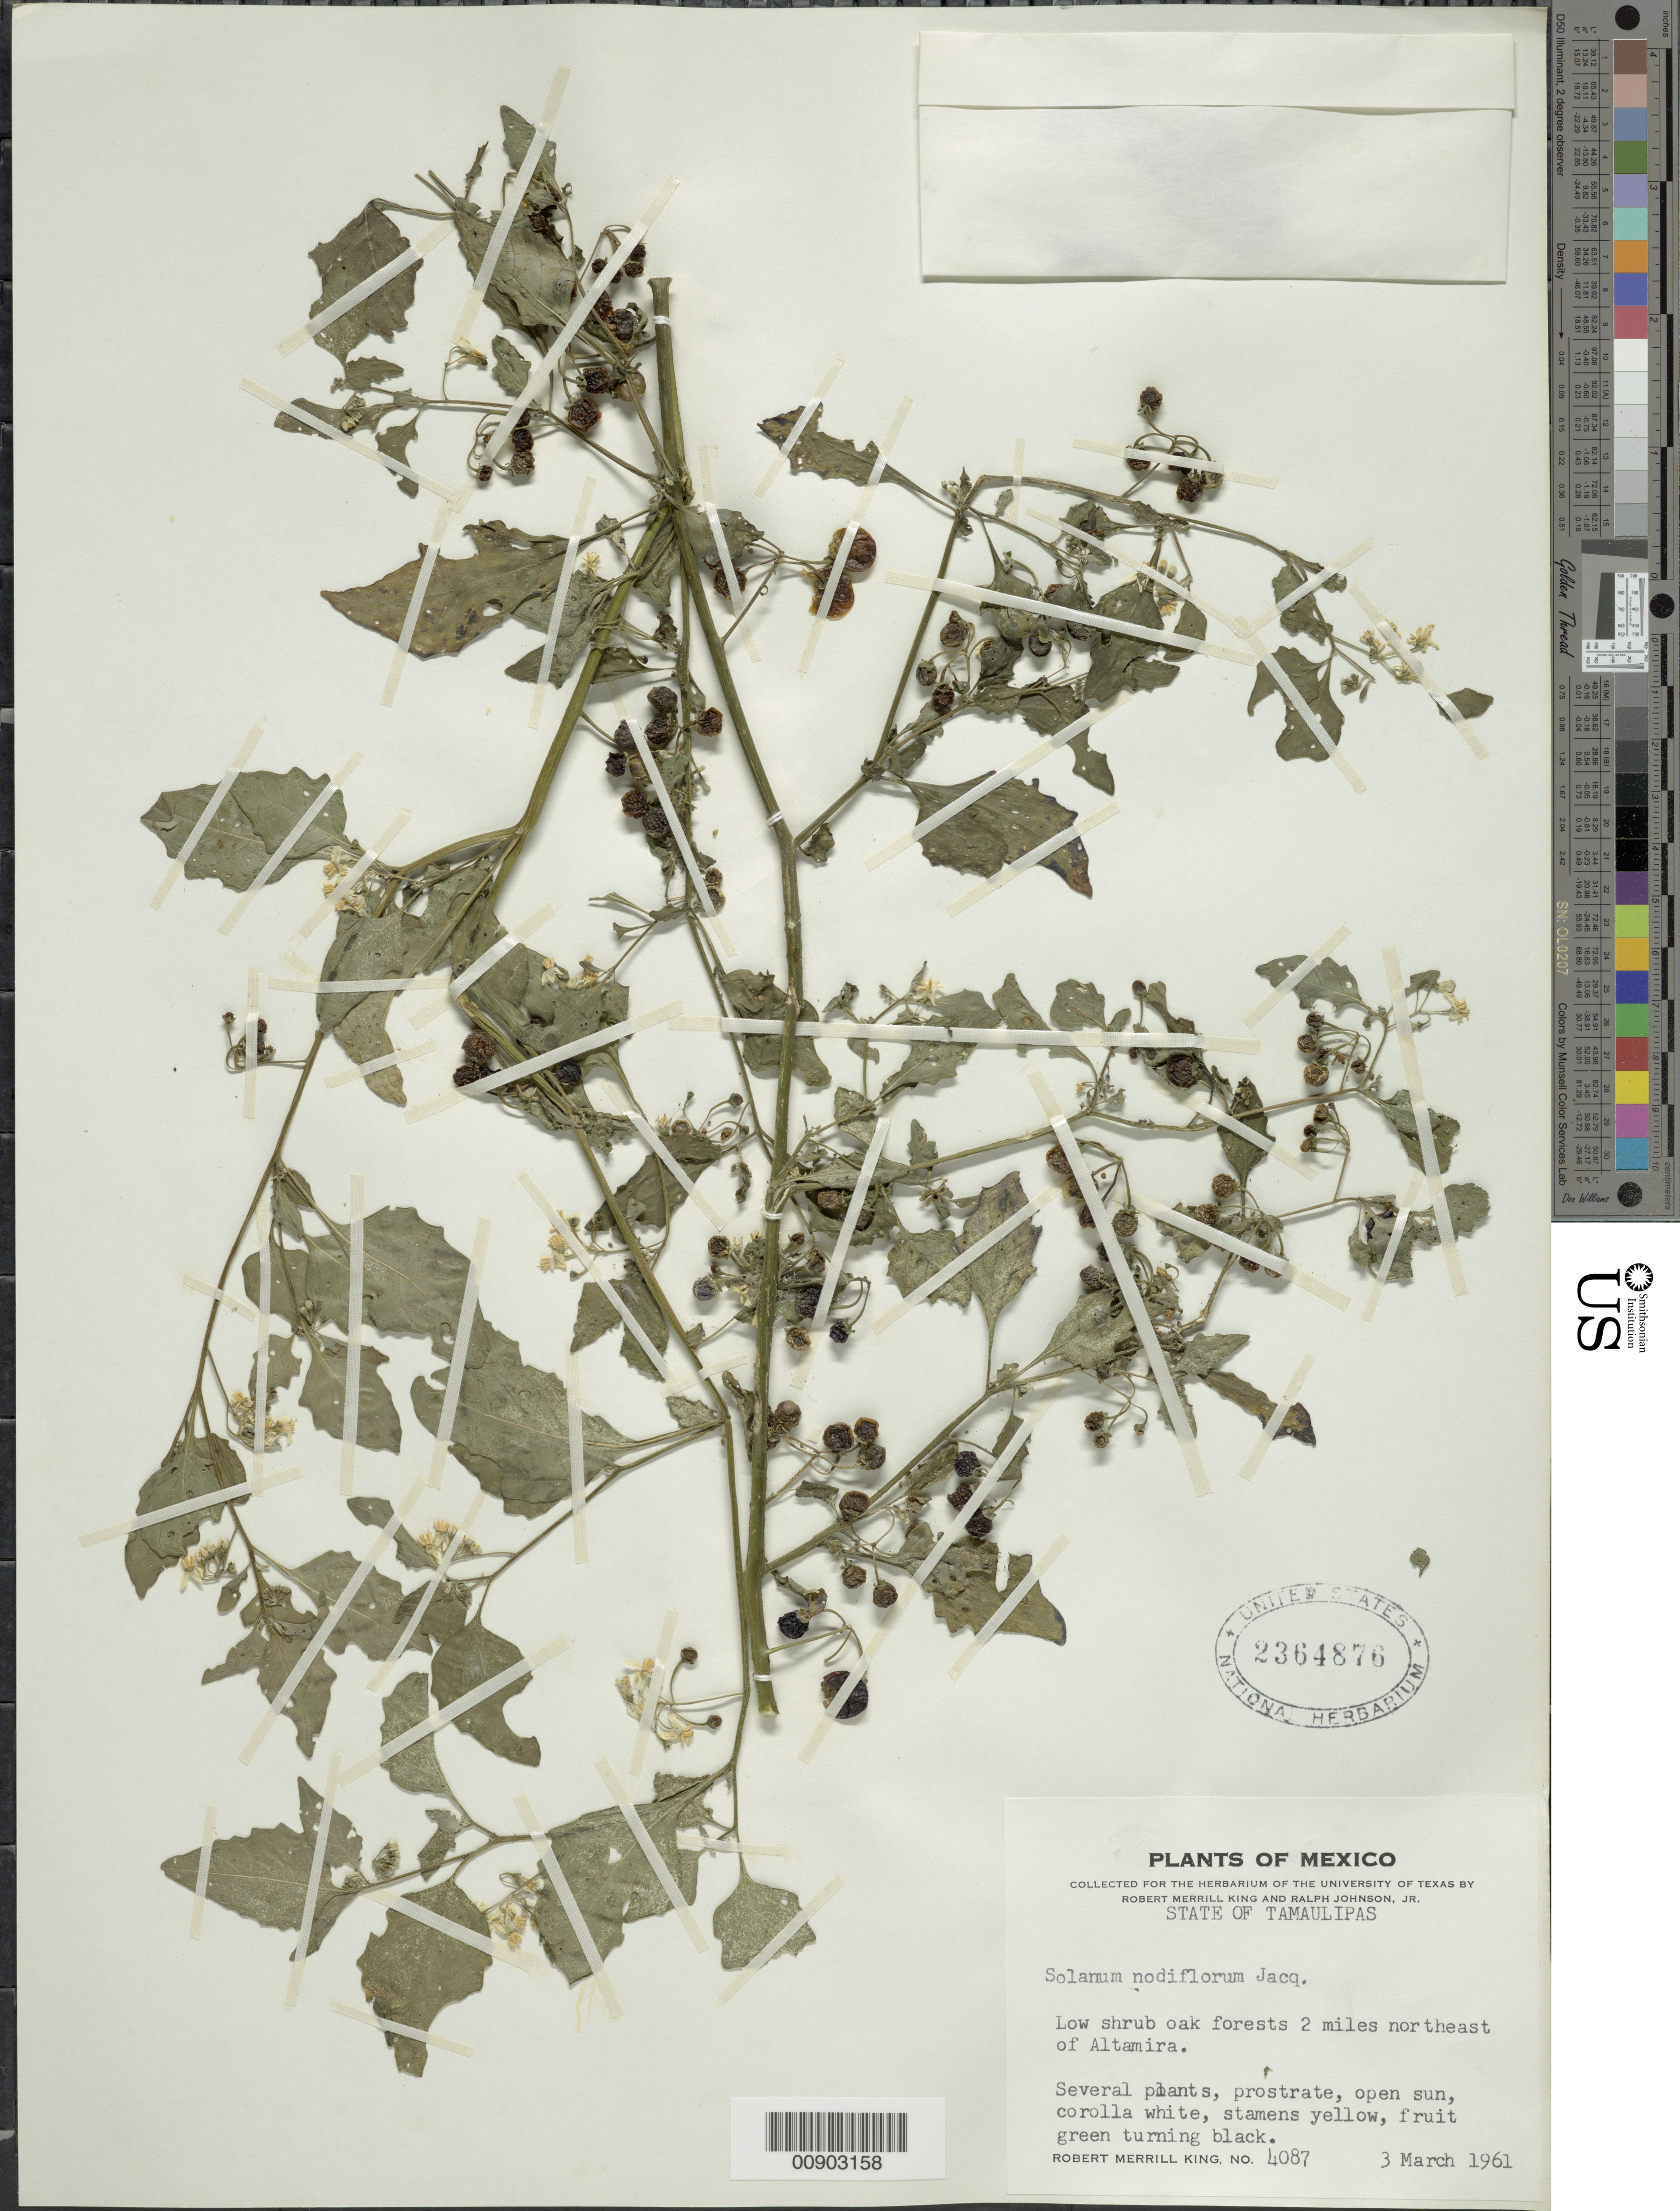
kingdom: Plantae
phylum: Tracheophyta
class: Magnoliopsida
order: Solanales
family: Solanaceae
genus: Solanum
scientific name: Solanum nigrescens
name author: M. Martens & Galeotti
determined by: Knapp, S. D.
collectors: R. M. King & R. Johnson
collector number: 4087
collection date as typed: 03 Mar 1961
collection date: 1961-03-03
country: Mexico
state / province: Tamaulipas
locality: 2 miles northeast of Altamira, Tamaulipas.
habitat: Low shrub oak forests. Open sun.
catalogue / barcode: US 2564876